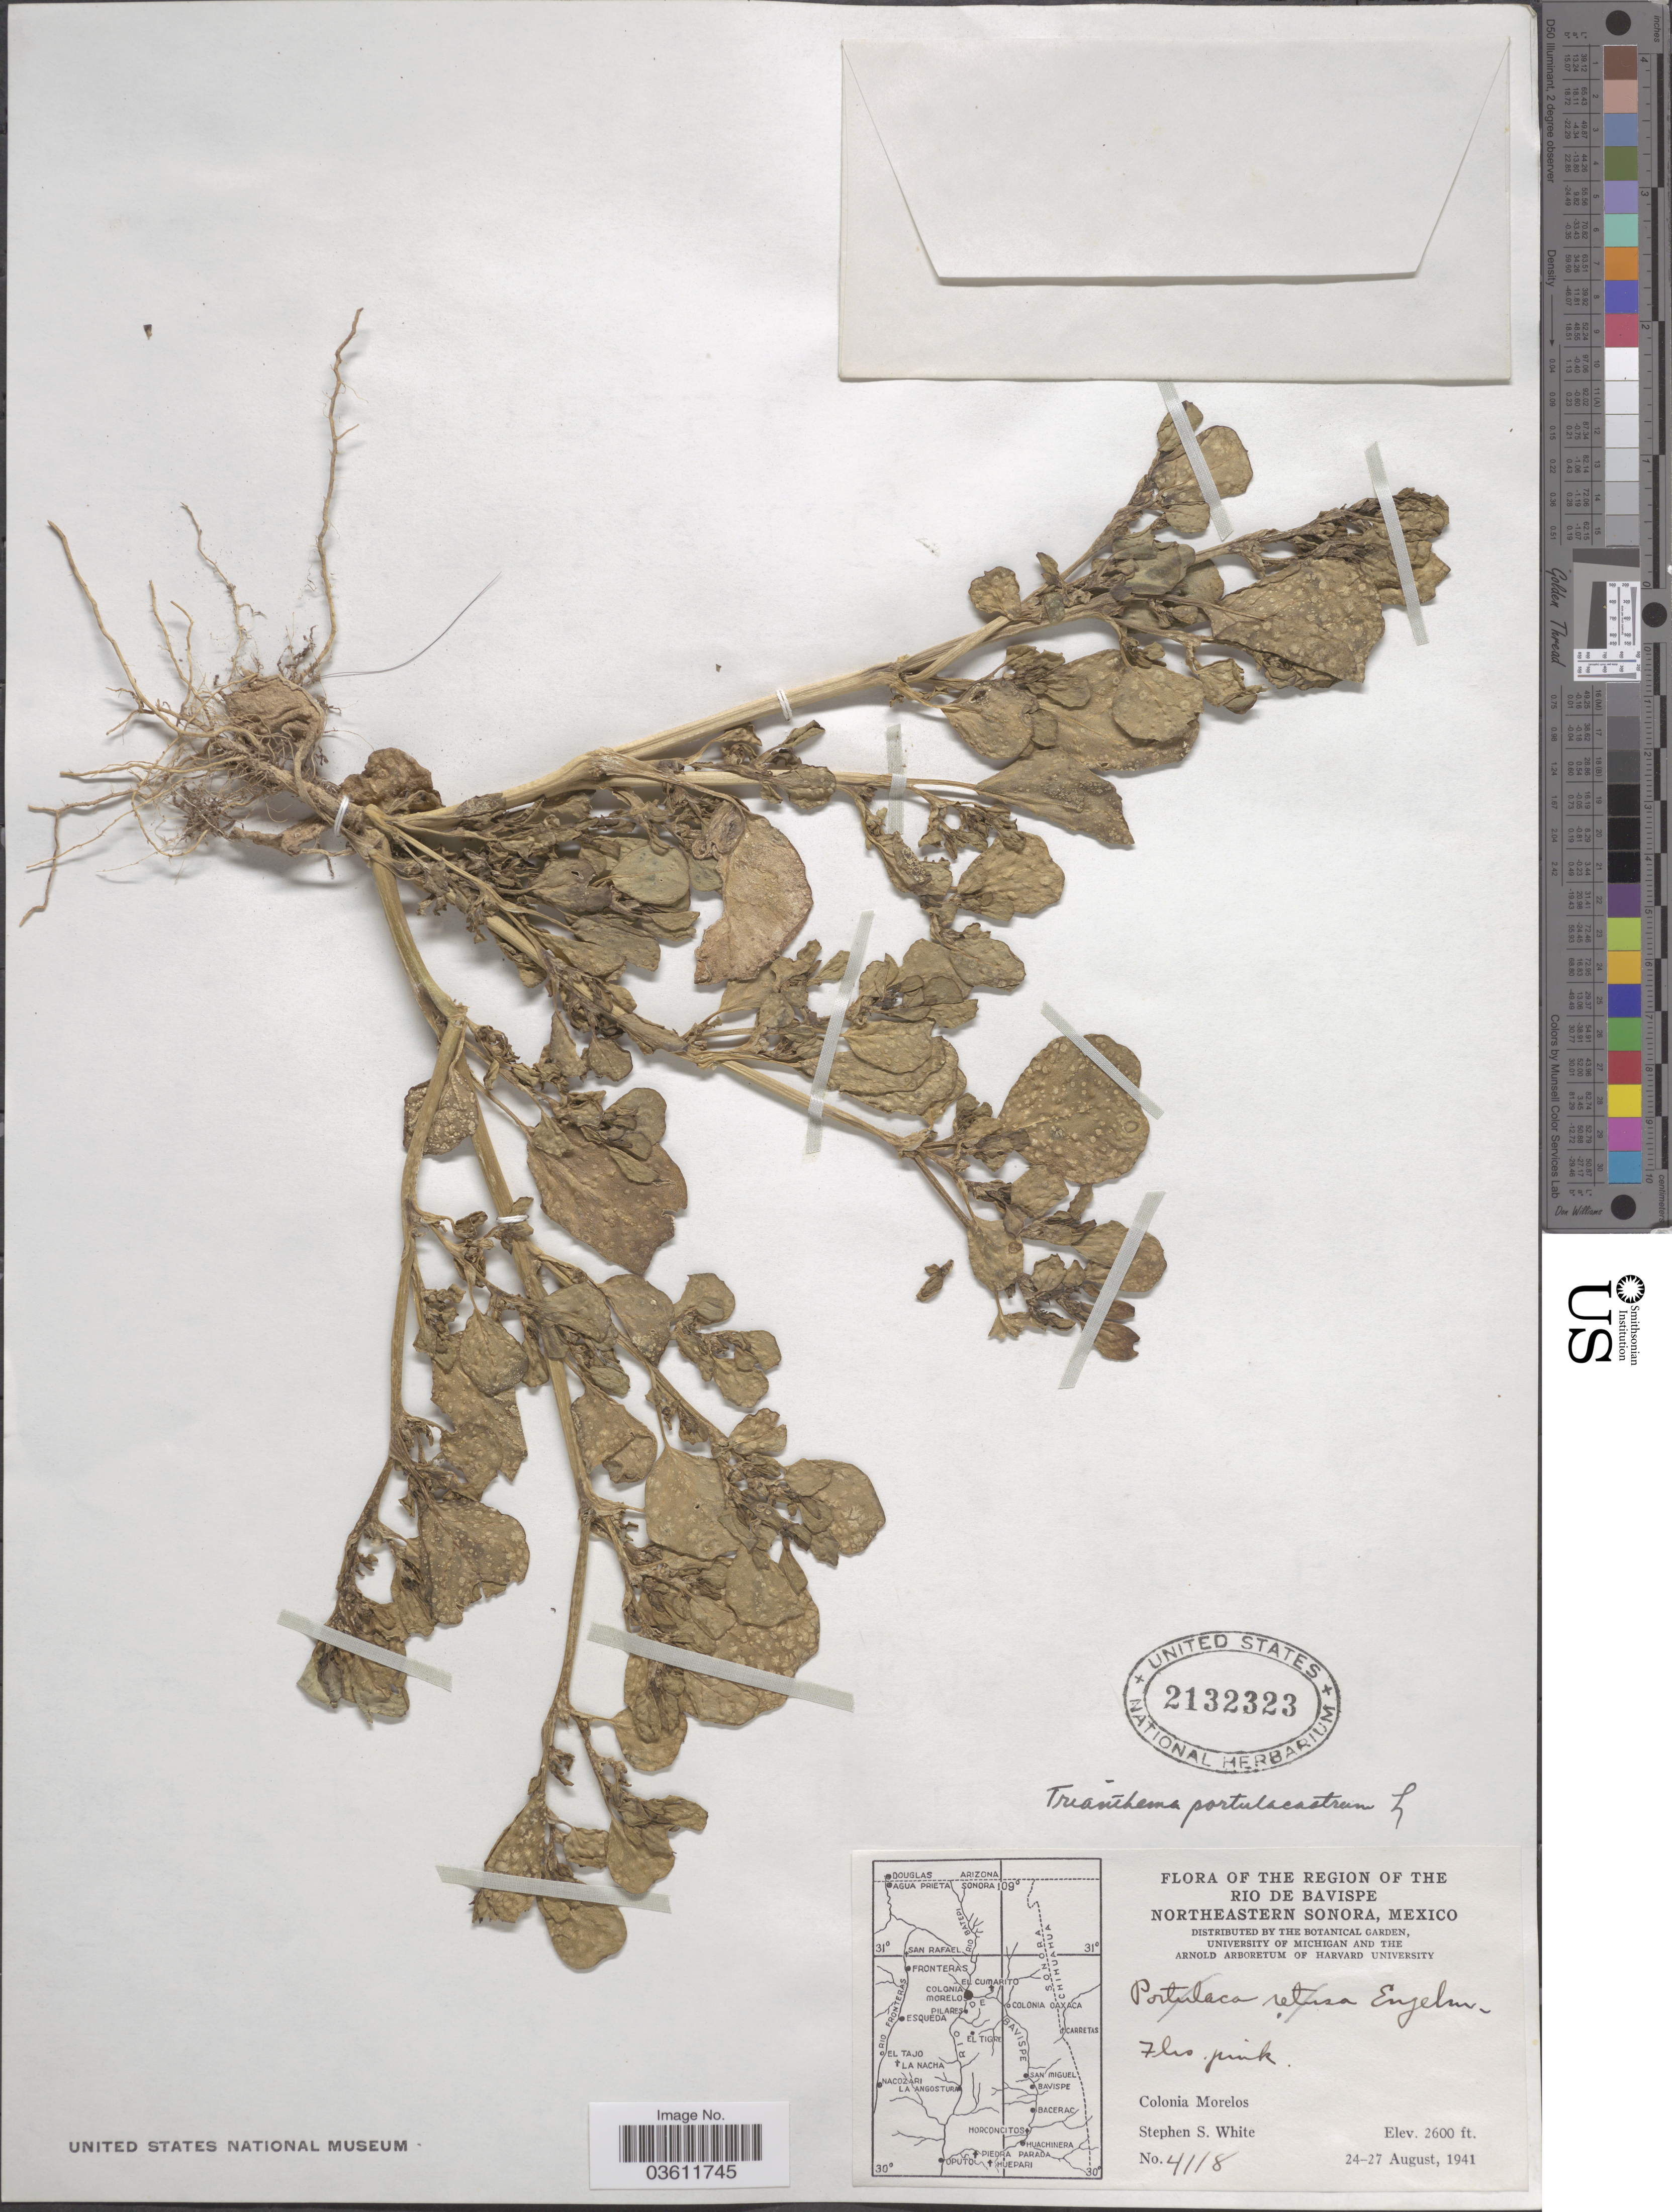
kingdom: Plantae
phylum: Tracheophyta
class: Magnoliopsida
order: Caryophyllales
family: Aizoaceae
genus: Trianthema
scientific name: Trianthema portulacastrum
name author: L.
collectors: S. S. White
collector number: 4118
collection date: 1941-08-24/1941-08-27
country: Mexico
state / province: Sonora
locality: The Region of The Rio de Bavispe. Northeastern Sonora. Colonia Morelos.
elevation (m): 792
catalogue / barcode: US 2132323